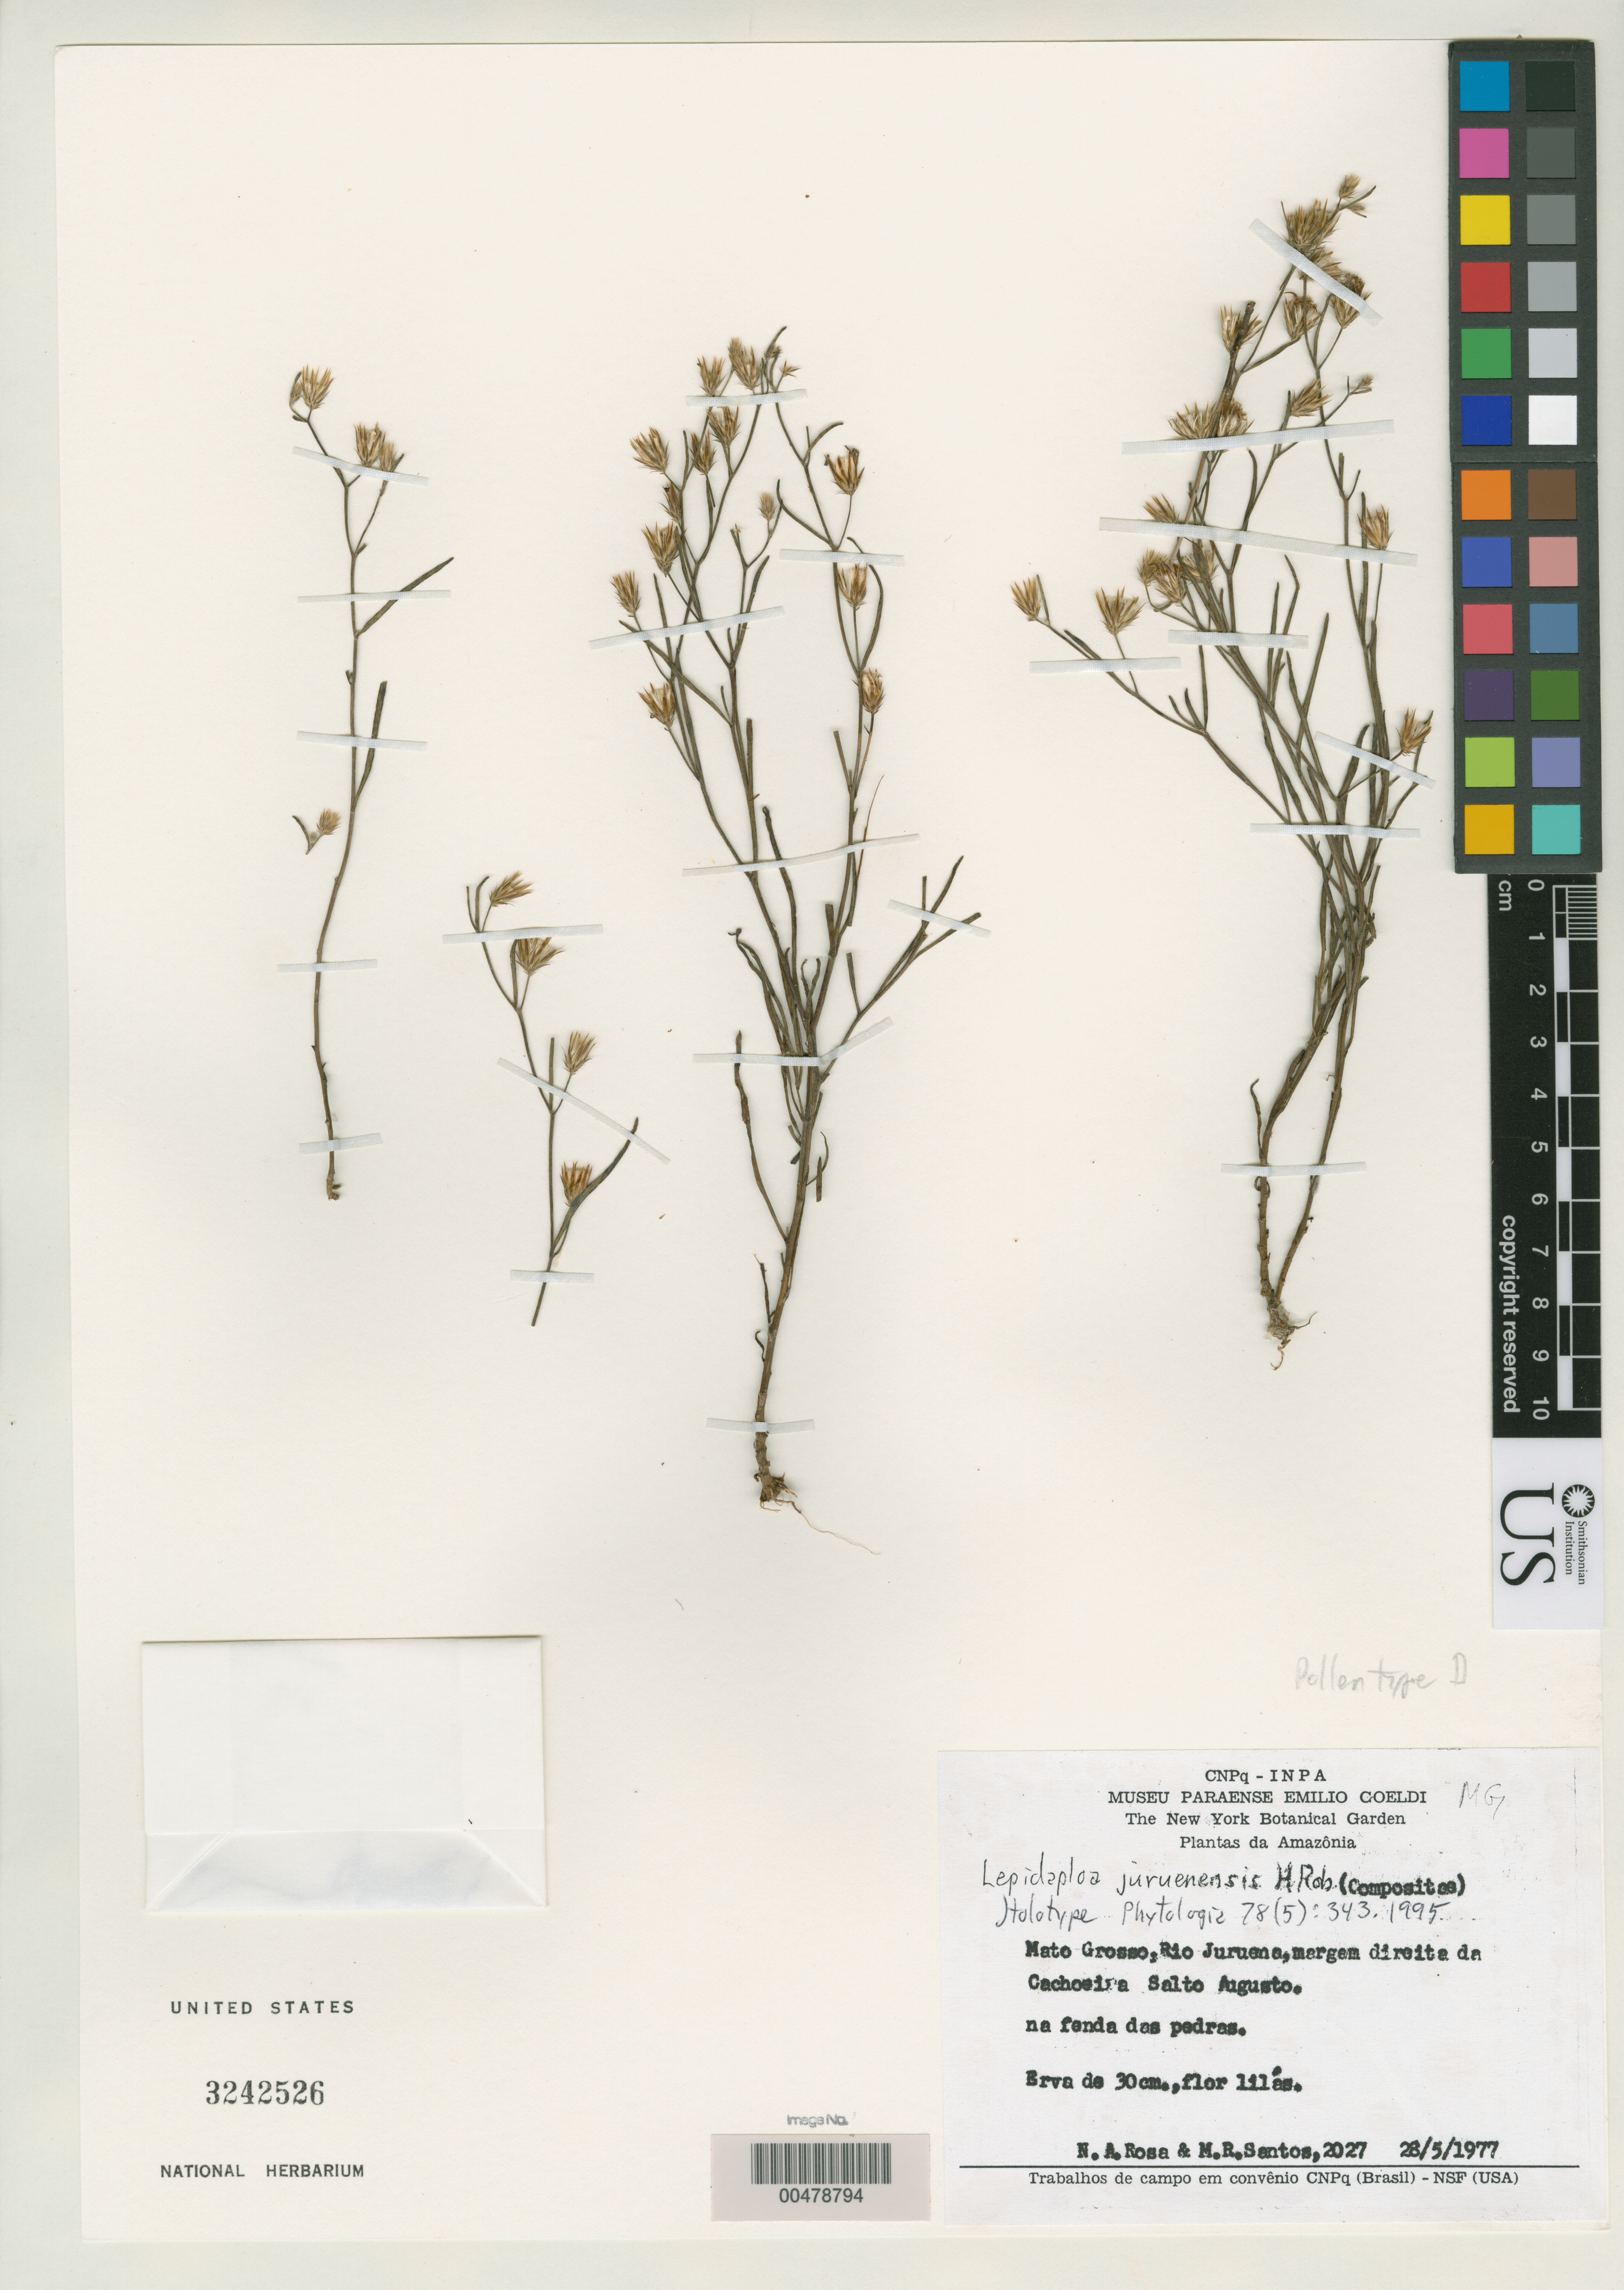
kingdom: Plantae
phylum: Tracheophyta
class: Magnoliopsida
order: Asterales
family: Asteraceae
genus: Lepidaploa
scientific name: Lepidaploa juruenensis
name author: H. Rob.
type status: Holotype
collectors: N. A. Rosa & M. R. dos Santos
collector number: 2027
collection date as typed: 28 May 1977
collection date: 1977-05-28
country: Brazil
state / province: Mato Grosso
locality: Rio Juruena, margem direita da Cachoeira Salto Augusto.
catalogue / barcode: US 3242526